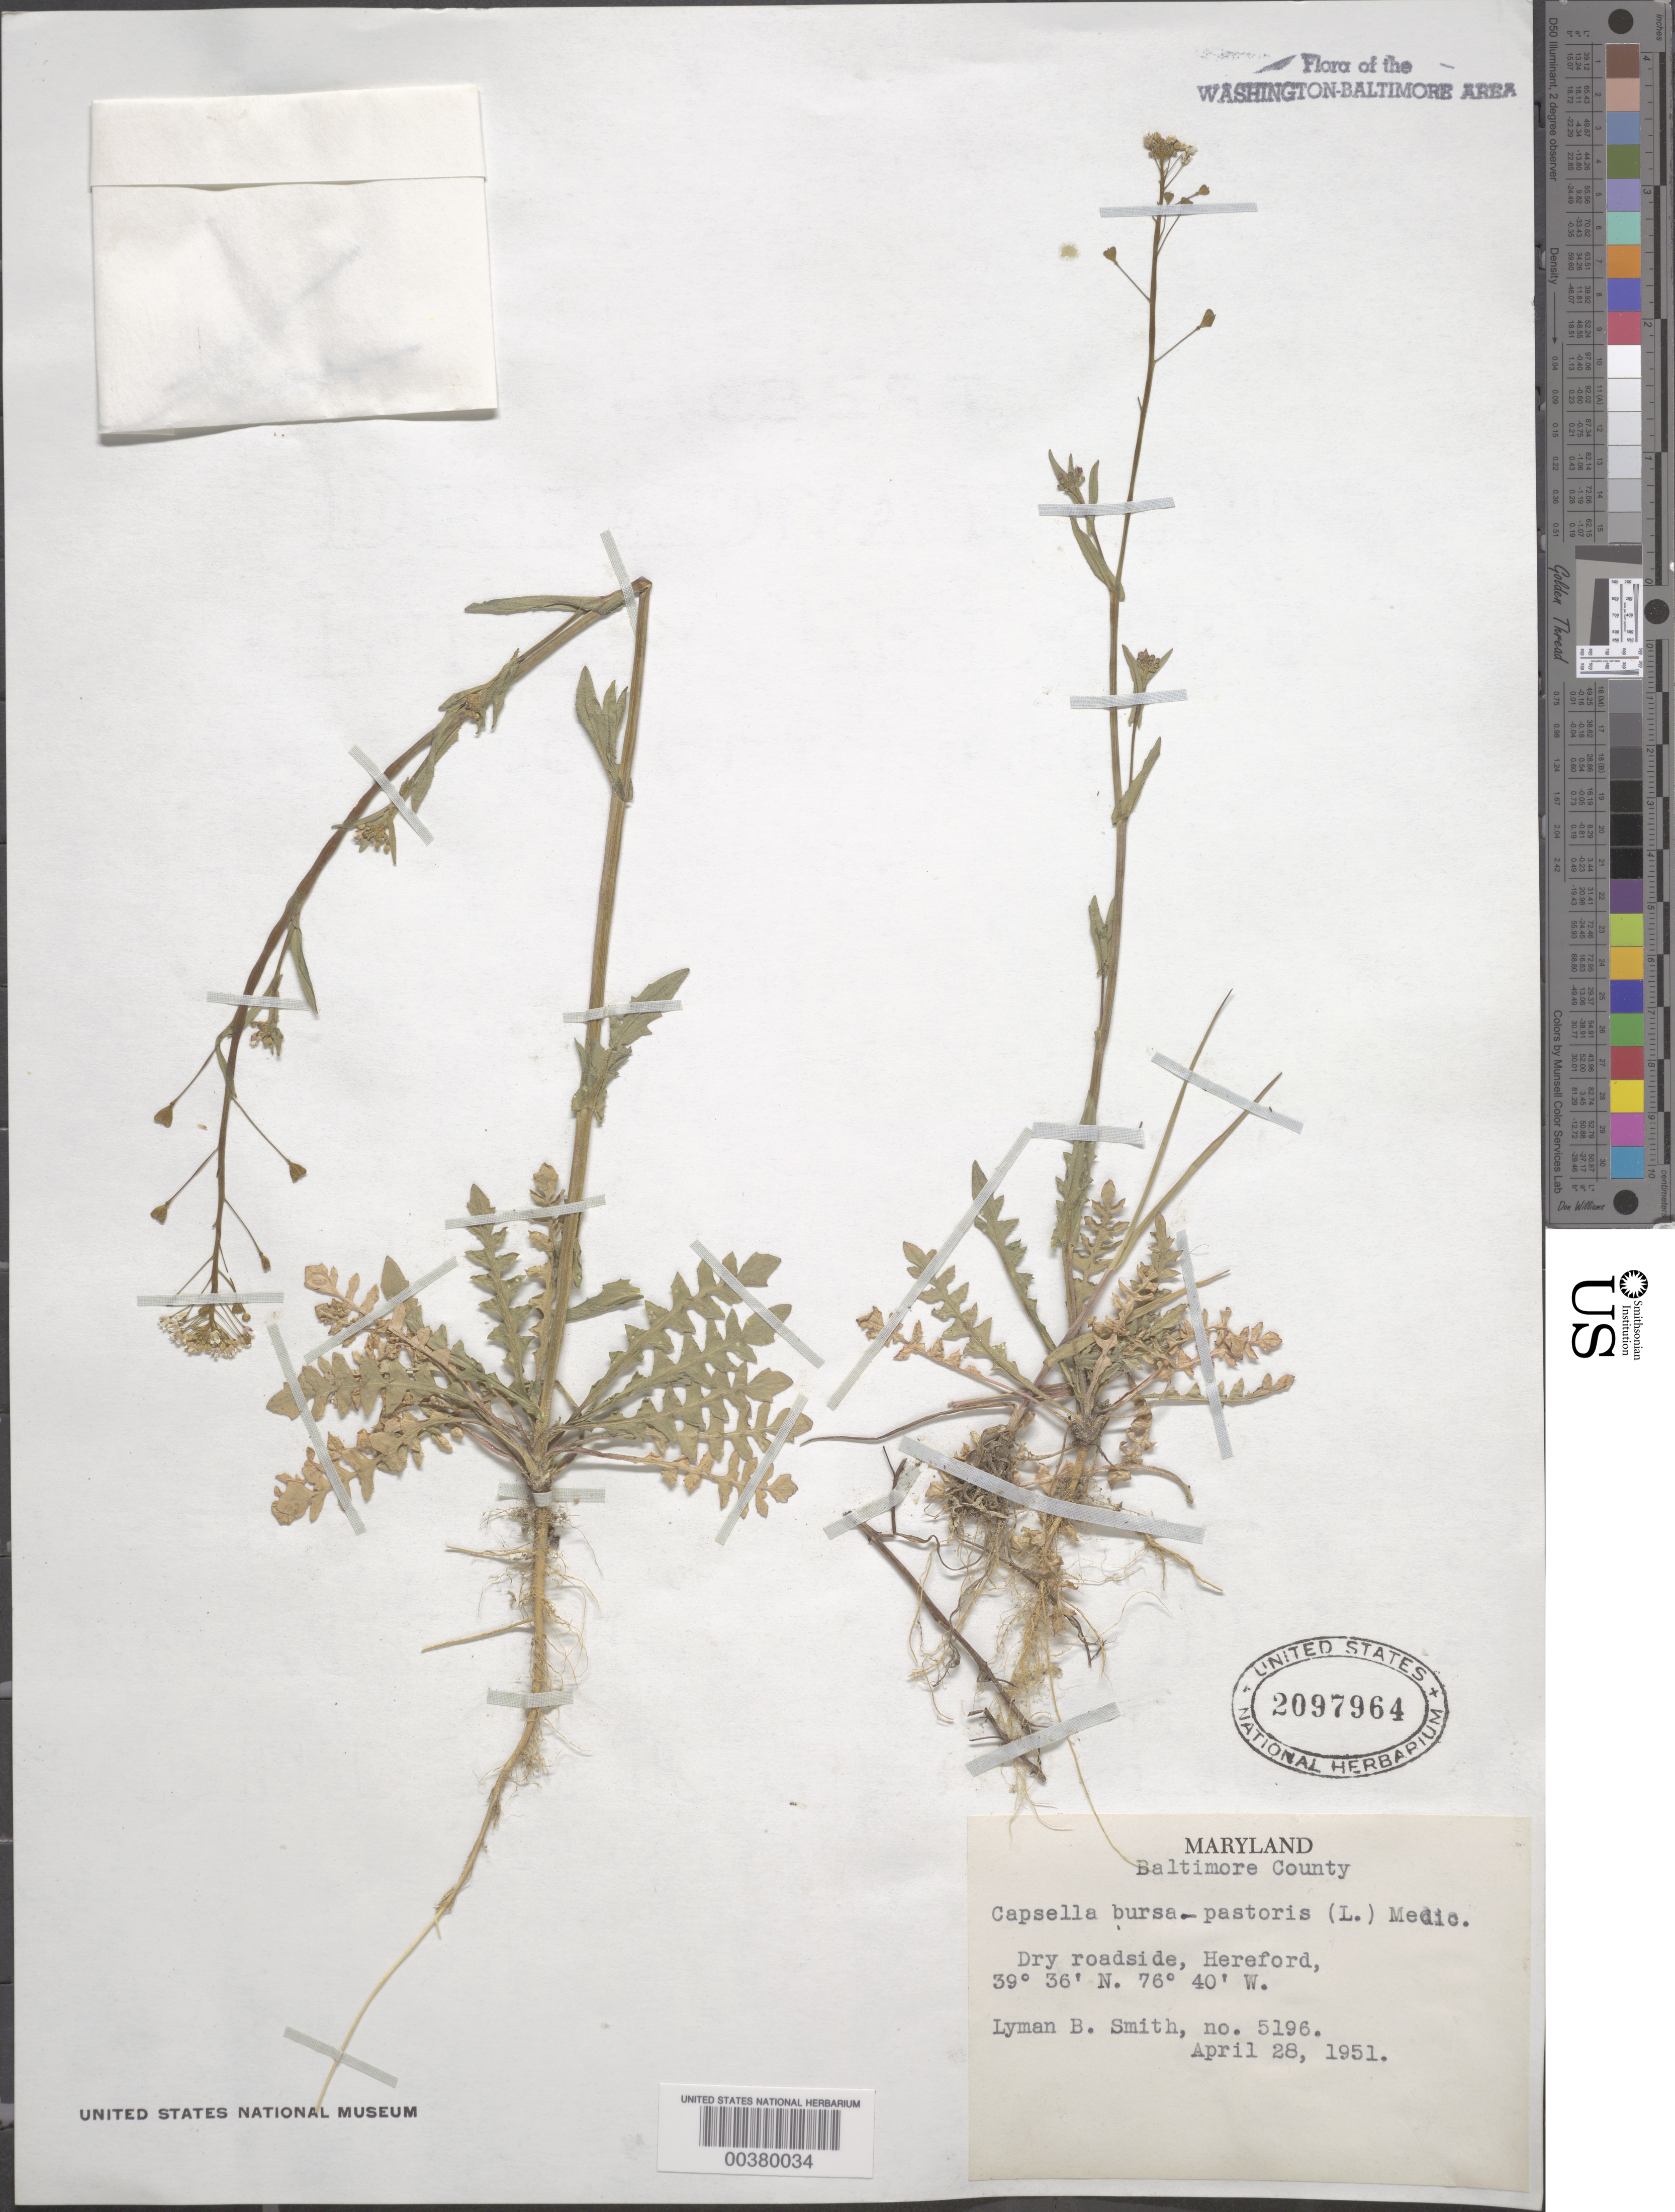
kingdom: Plantae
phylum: Tracheophyta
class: Magnoliopsida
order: Brassicales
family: Brassicaceae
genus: Capsella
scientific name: Capsella bursa-pastoris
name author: (L.) Medik.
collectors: L. Smith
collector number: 5196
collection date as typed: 28 Apr 1951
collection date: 1951-04-28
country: United States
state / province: Maryland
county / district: Baltimore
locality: Hereford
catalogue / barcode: US 2097964